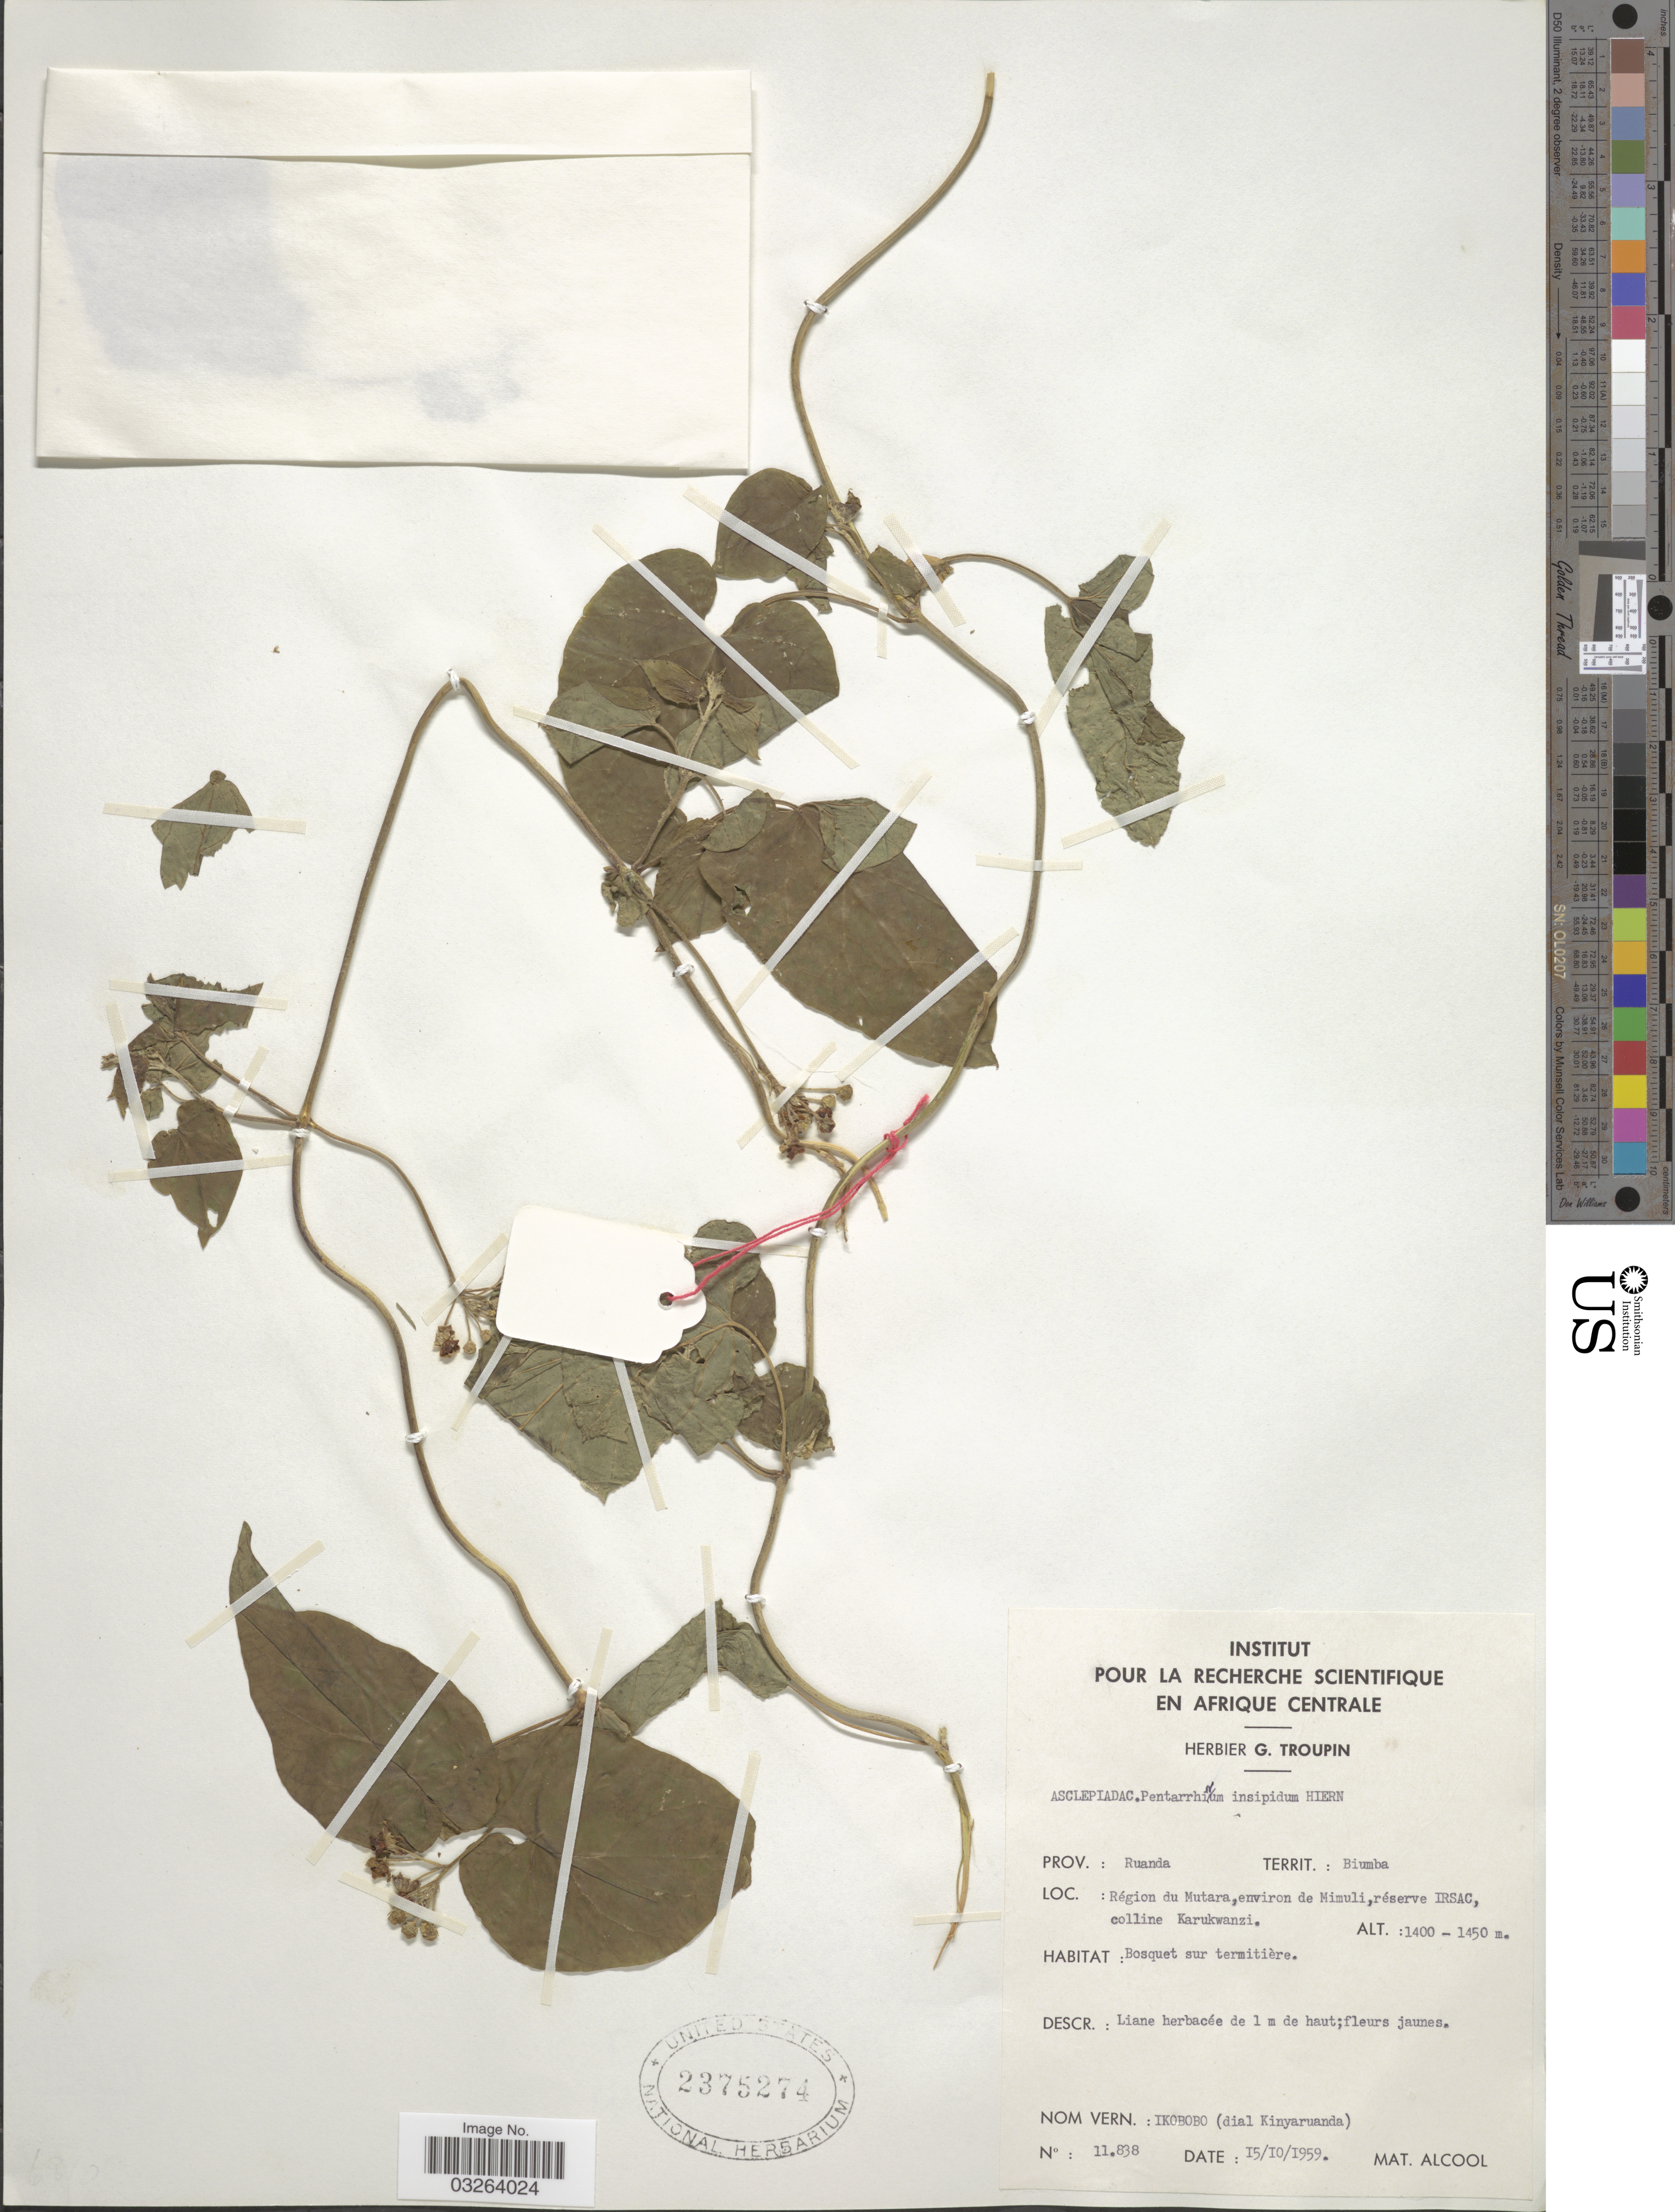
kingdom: Plantae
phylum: Tracheophyta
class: Magnoliopsida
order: Gentianales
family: Apocynaceae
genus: Pentarrhinum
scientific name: Pentarrhinum insipidum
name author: E. Mey.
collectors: ex herb. G. Troupin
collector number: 11838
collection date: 1959-10-15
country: Rwanda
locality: Prov.: Ruanda. Territ.: Biumba. Région du Mutara, environ de Mimuli, réserve IRSAC, colline Karukwanzi.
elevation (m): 1400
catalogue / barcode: US 2375274